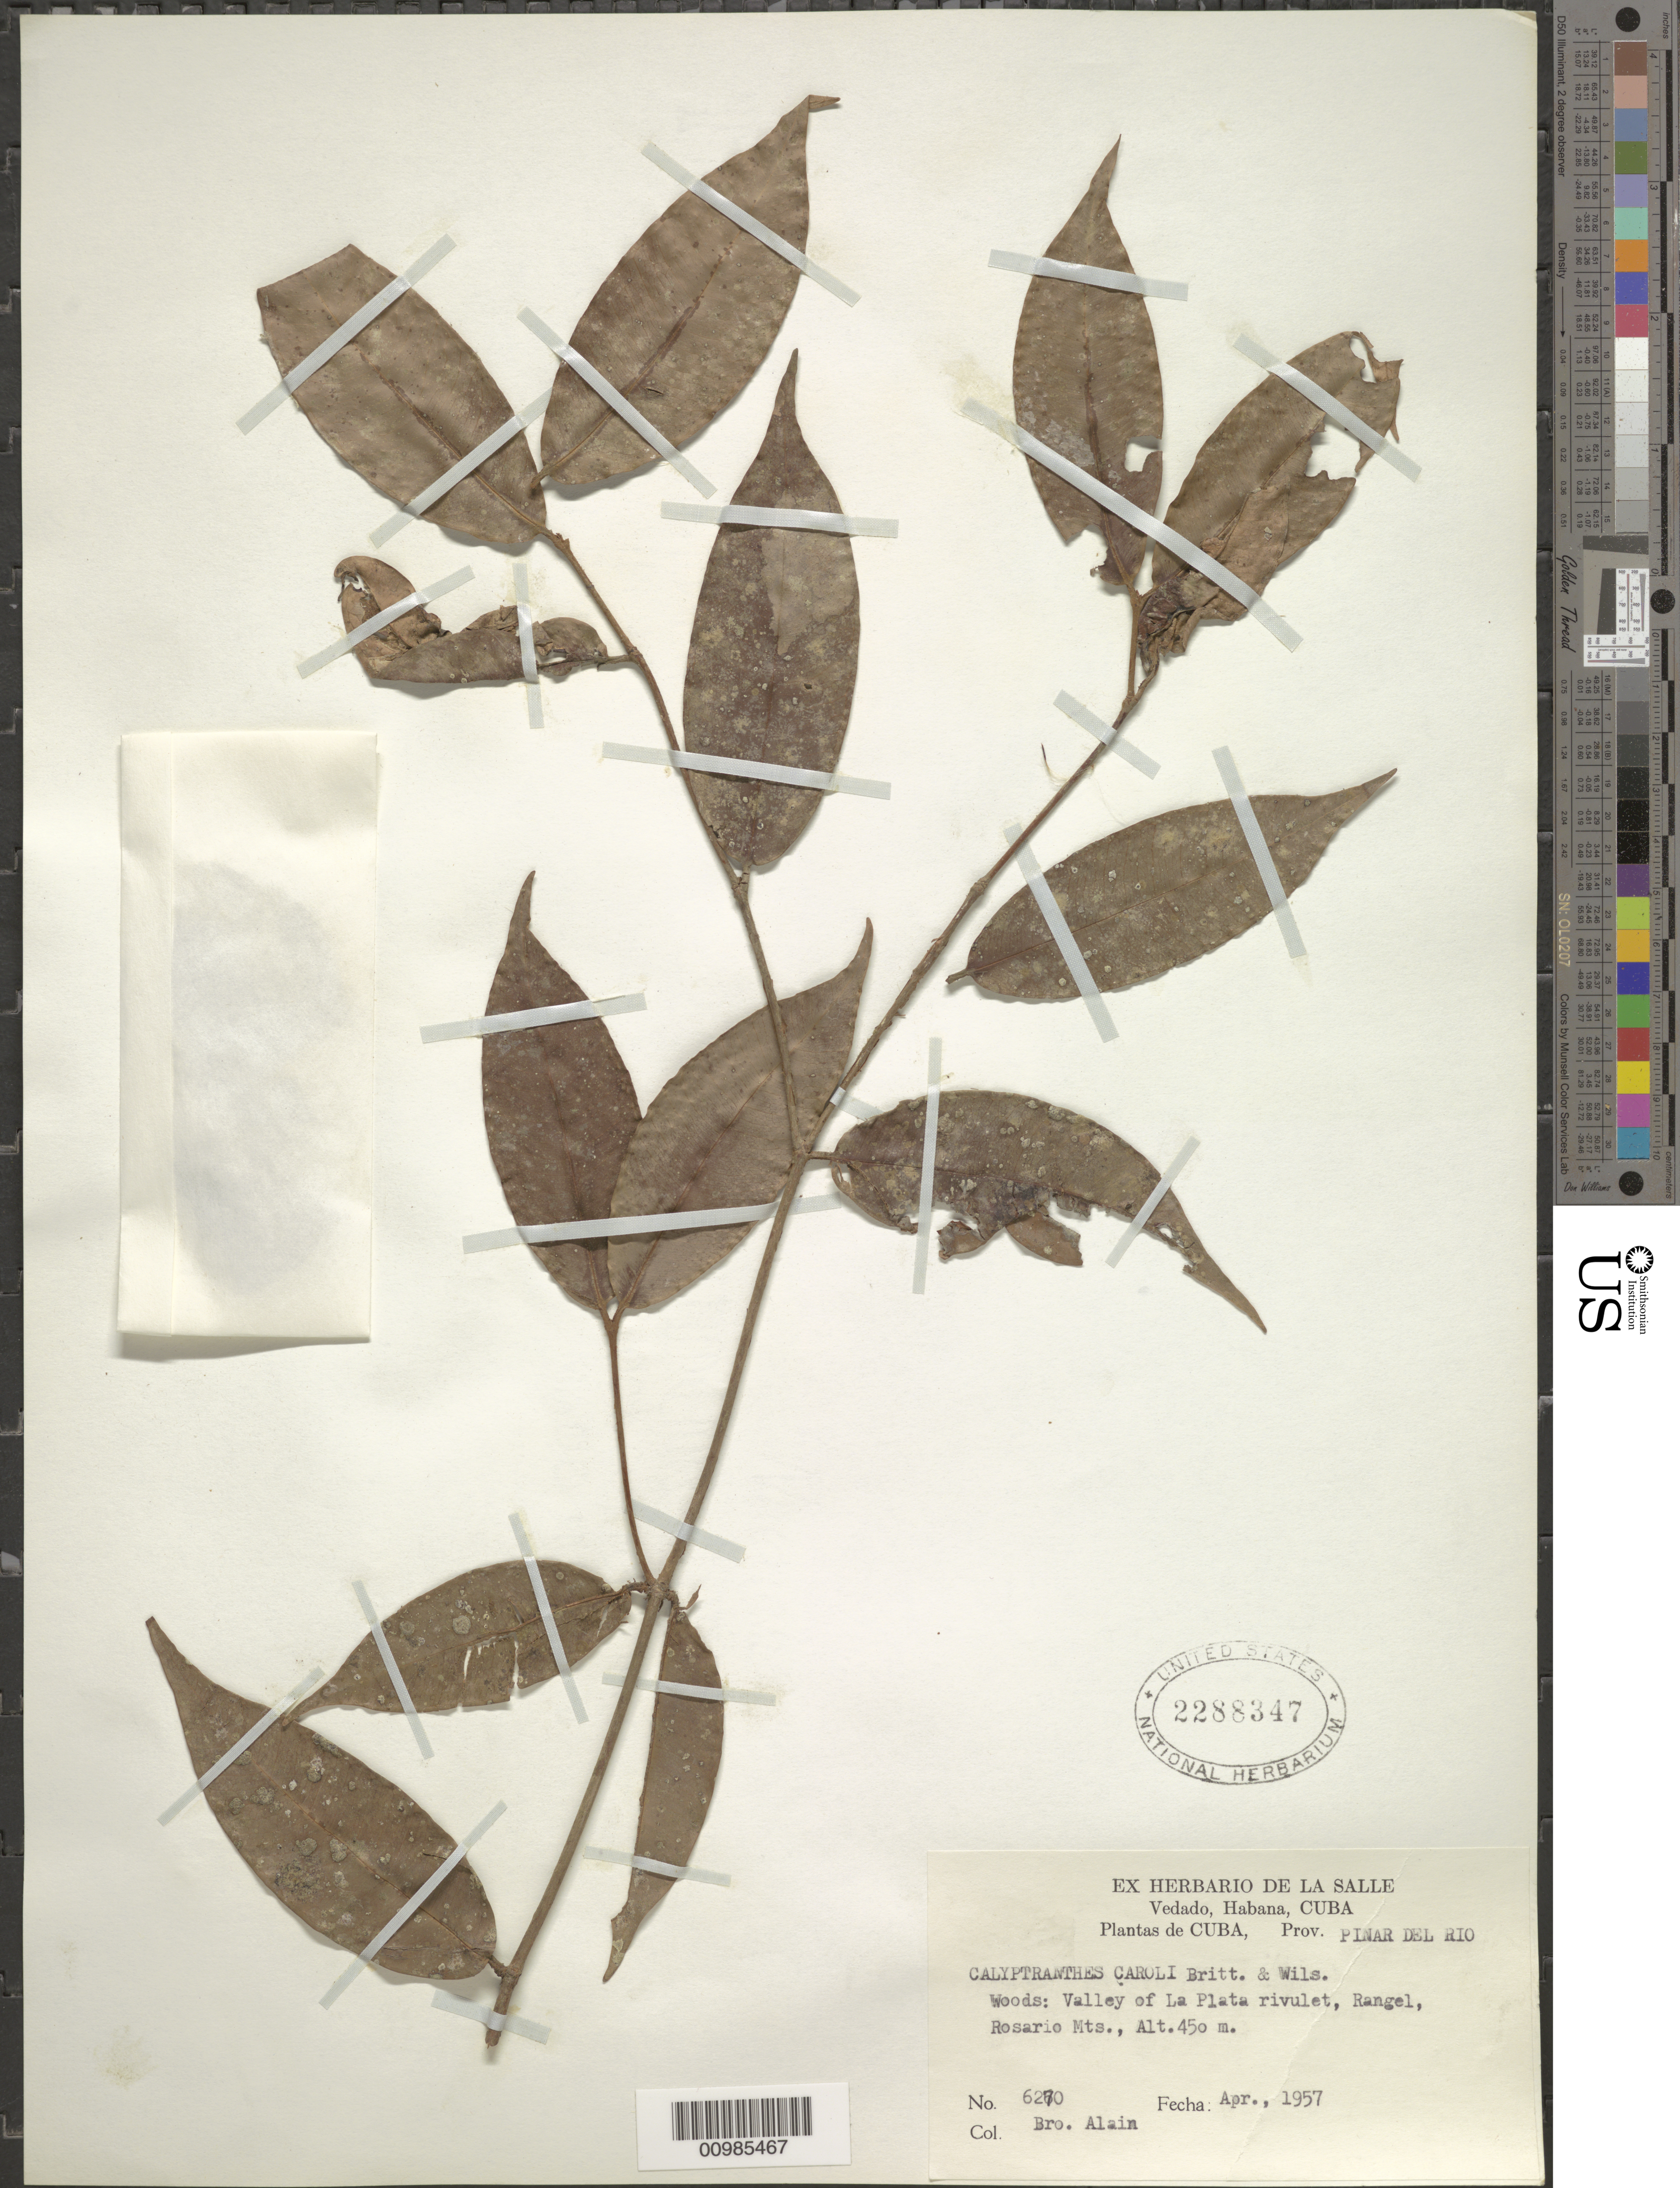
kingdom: Plantae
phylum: Tracheophyta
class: Magnoliopsida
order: Myrtales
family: Myrtaceae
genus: Myrcia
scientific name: Myrcia caroli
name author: (Britton & P. Wilson) Z. Acosta & K. Samra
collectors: A. H. Liogier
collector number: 6270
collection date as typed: Apr 1957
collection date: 1957-04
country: Cuba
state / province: Pinar del Rio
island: Cuba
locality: Valley of La Plata rivulet, Rangel, Rosario Mts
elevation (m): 450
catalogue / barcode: US 2288347